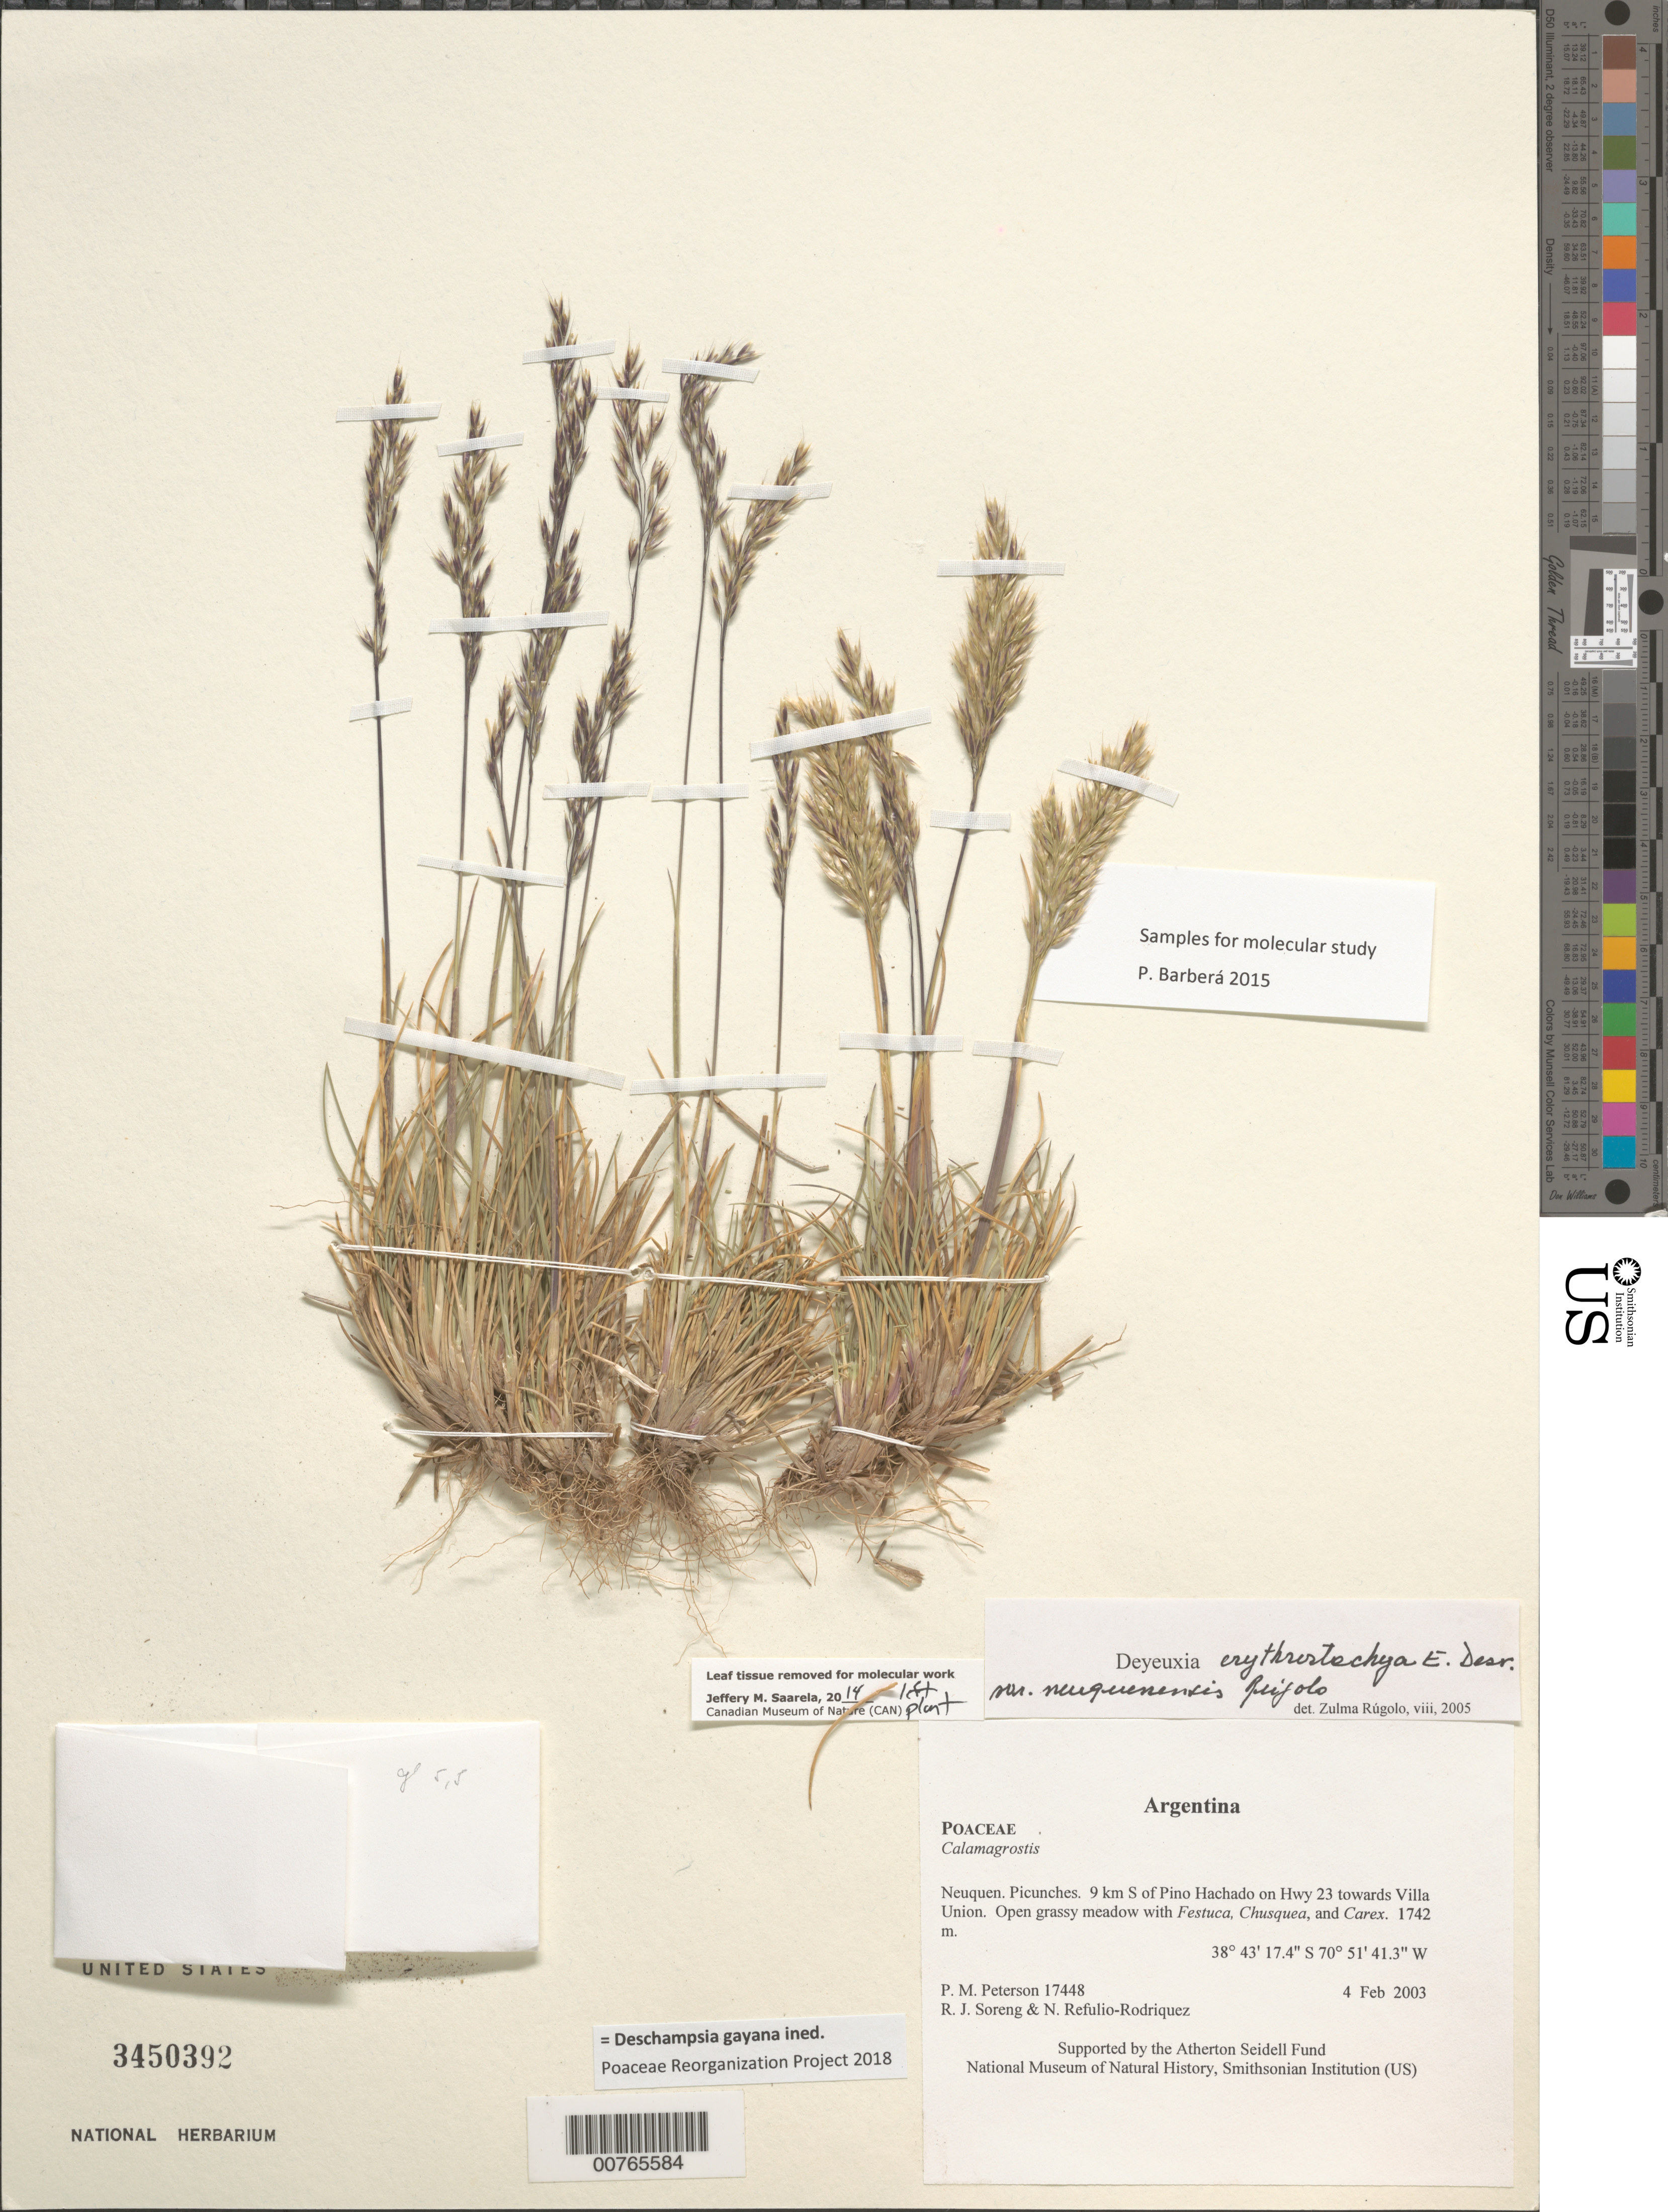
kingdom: Plantae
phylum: Tracheophyta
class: Liliopsida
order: Poales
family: Poaceae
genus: Deschampsia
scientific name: Deschampsia gayana ined.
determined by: Poaceae Reorganization Project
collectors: P. M. Peterson, R. J. Soreng & N. Refulio-Rodríguez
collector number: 17448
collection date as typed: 04 Feb 2003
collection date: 2003-02-04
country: Argentina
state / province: Neuquen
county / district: Picunches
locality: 9 km S of Pino Hachado on Hwy 23 towards Villa Union. Open grassy meadow with Festuca, Chusquea, and Carex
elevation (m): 1742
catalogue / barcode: US 3450392